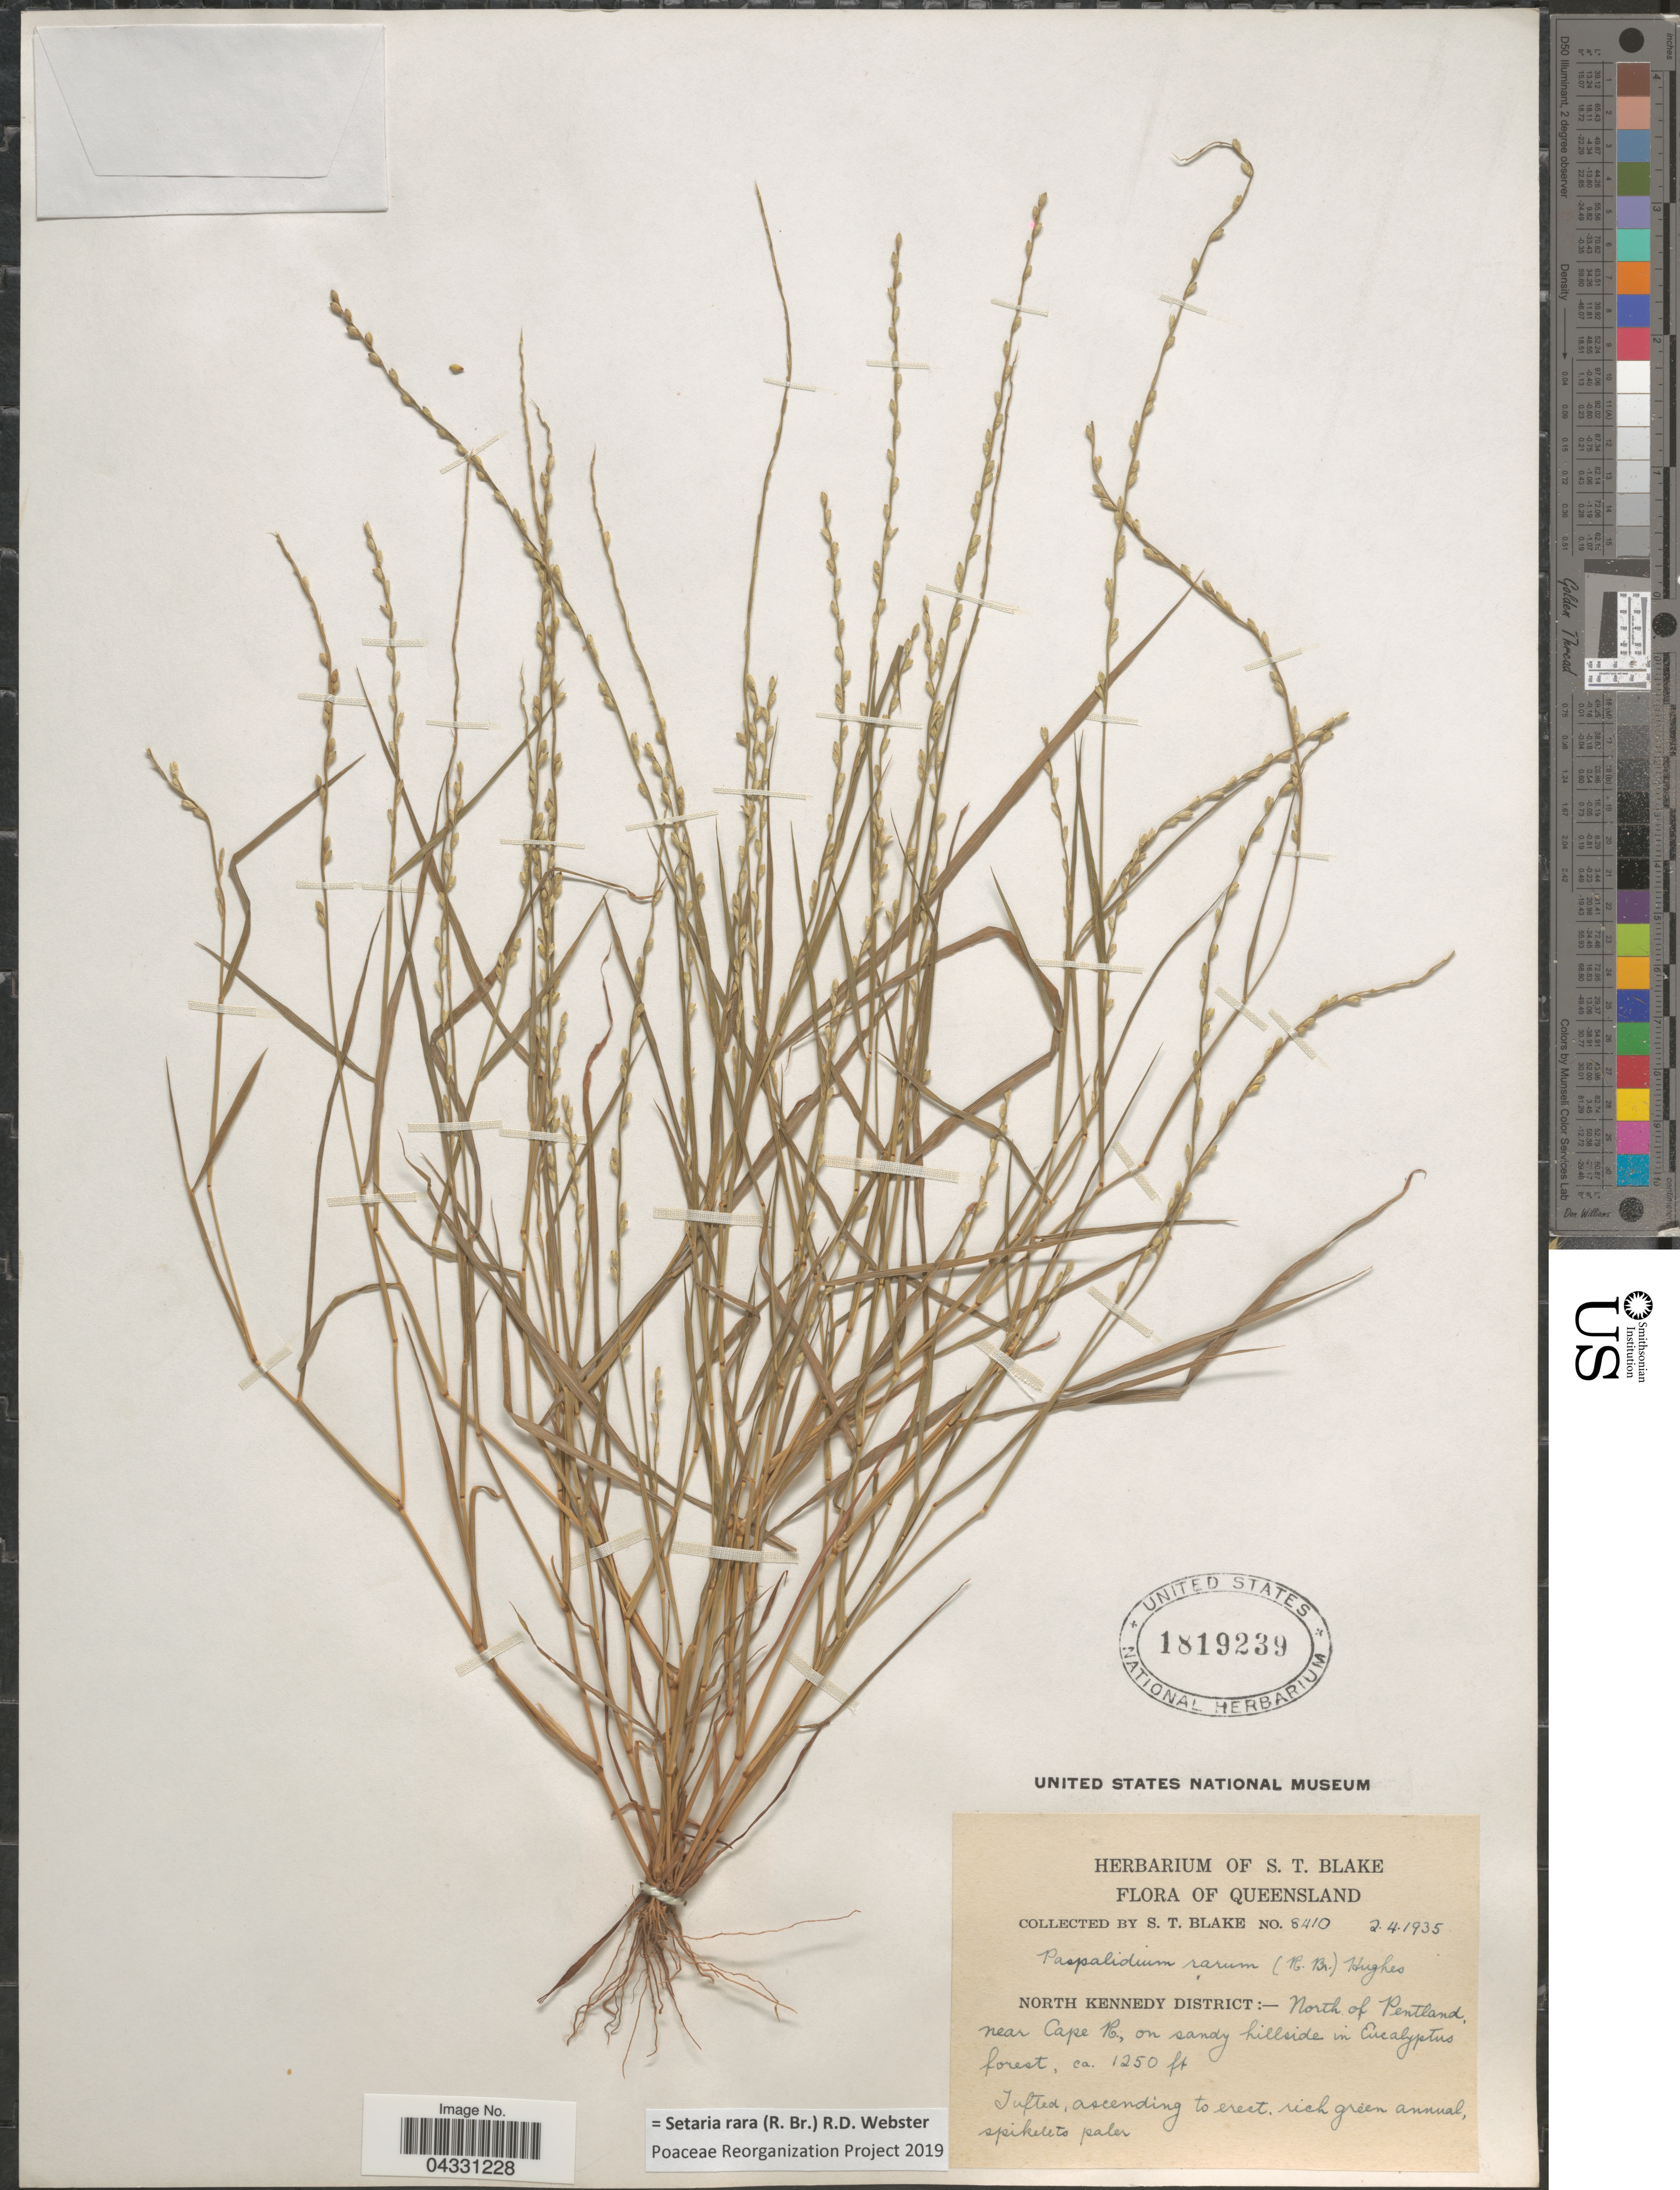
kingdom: Plantae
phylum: Tracheophyta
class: Liliopsida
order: Poales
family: Poaceae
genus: Setaria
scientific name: Setaria rara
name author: (R. Br.) R.D. Webster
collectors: S. T. Blake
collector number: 8410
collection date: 1935-04-02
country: Australia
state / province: Queensland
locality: North Kennedy District:- North of Pentland, near Cape H., on sandy hillside.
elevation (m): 381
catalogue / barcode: US 1819239